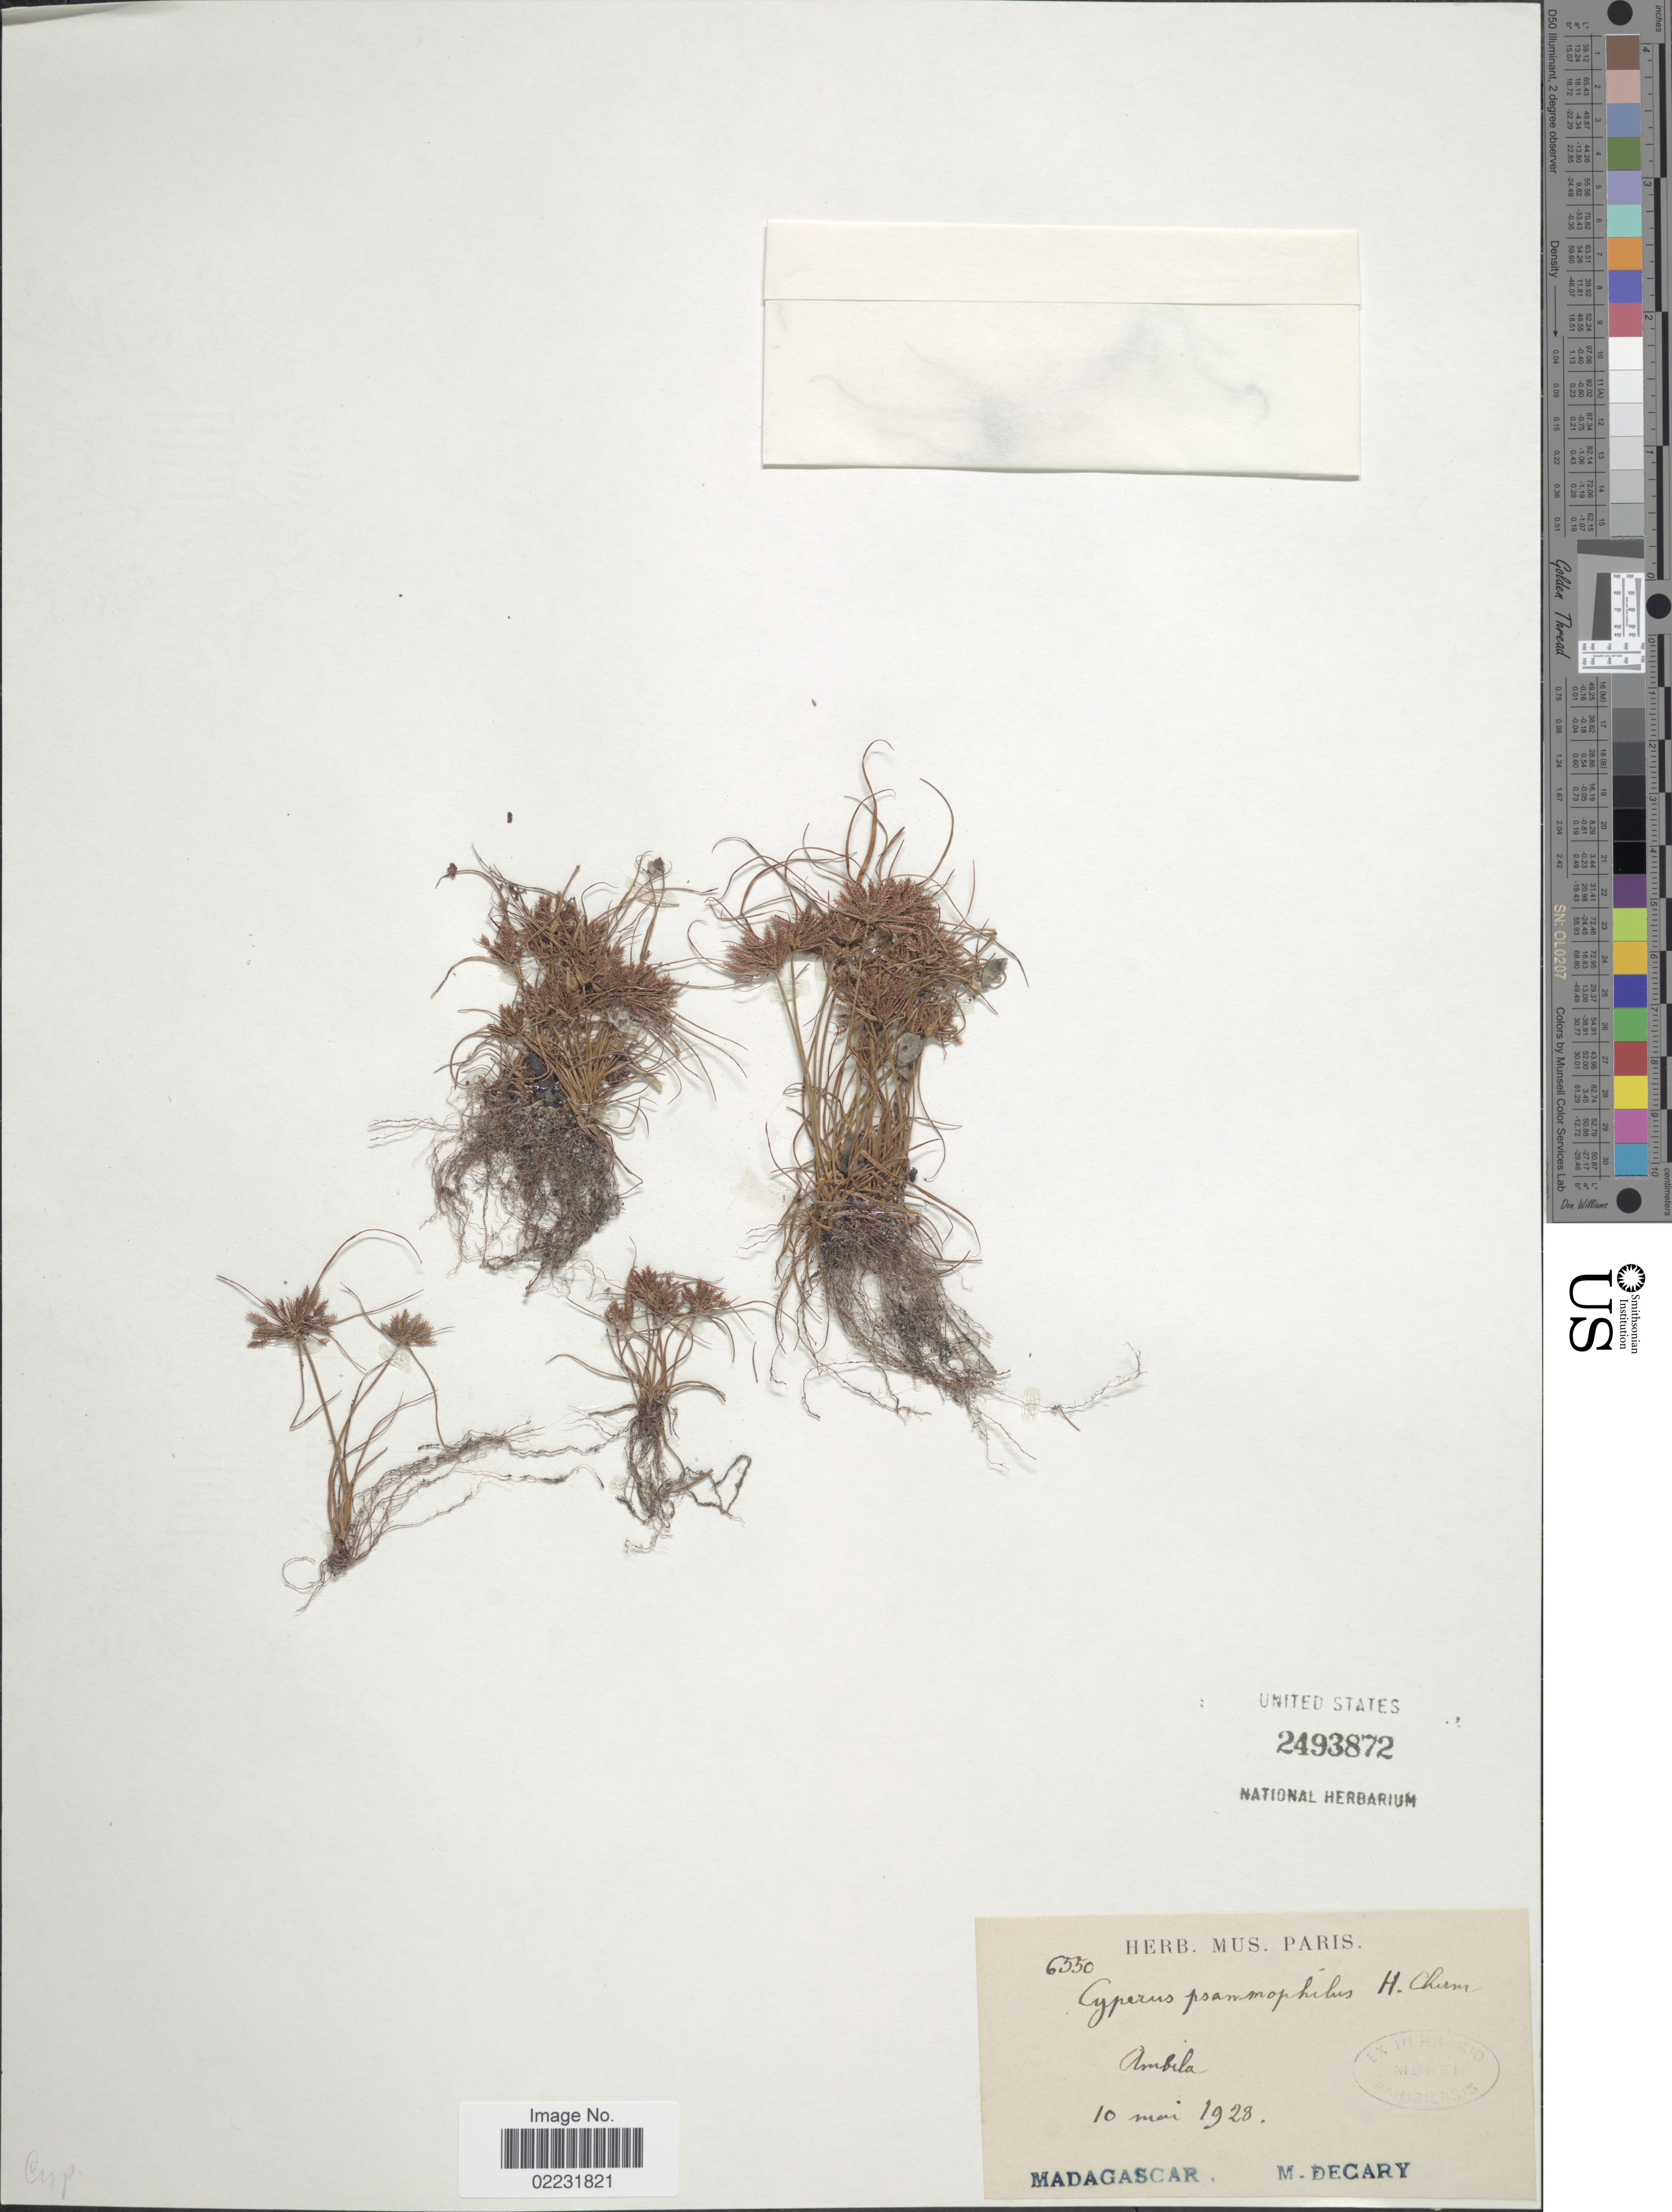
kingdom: Plantae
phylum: Tracheophyta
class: Liliopsida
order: Poales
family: Cyperaceae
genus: Cyperus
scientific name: Cyperus psammophilus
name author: Cherm.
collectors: R. Decary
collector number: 6550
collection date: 1928-05-10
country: Madagascar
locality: Ambila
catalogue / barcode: US 2493872